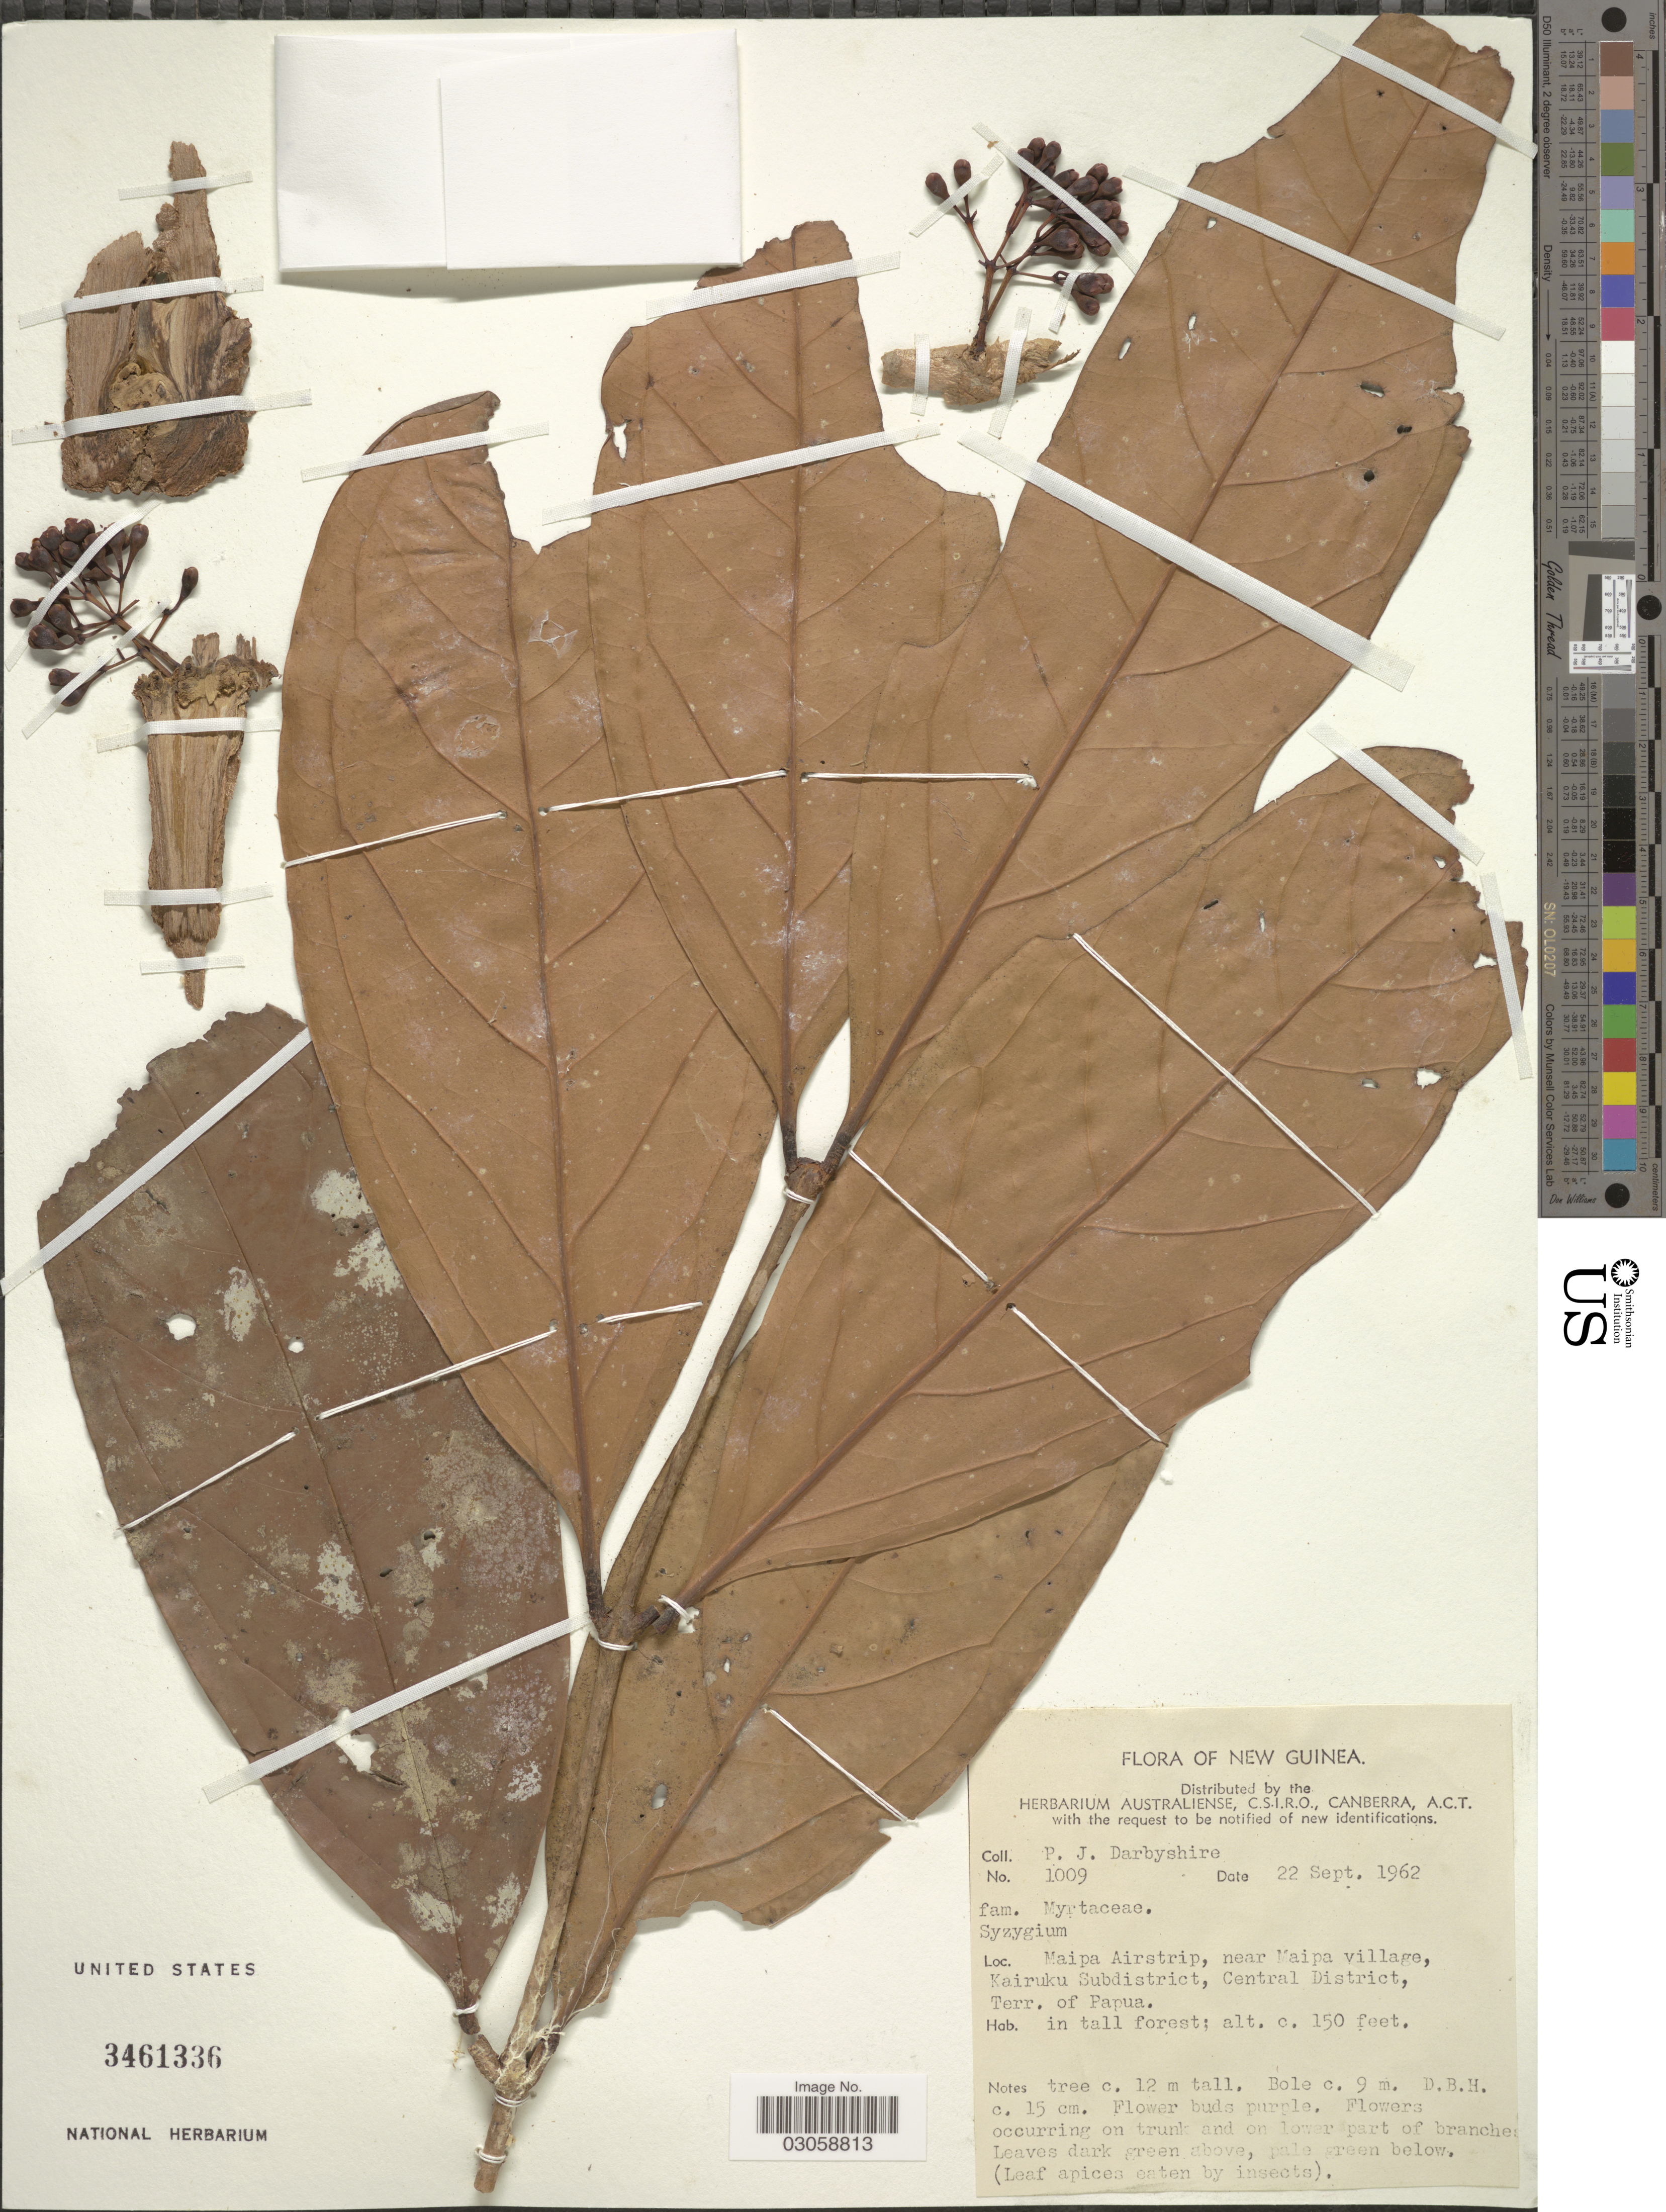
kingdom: Plantae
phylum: Tracheophyta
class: Magnoliopsida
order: Myrtales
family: Myrtaceae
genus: Syzygium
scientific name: Syzygium sp.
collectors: P. Darbyshire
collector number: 1009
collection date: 1962-09-22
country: Papua New Guinea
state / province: Central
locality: New Guinea, Maipa Airstrip, near Maipa village, Kairuku Subdistrict, Central District, Terr. of Papua.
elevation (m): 46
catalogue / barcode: US 3461336